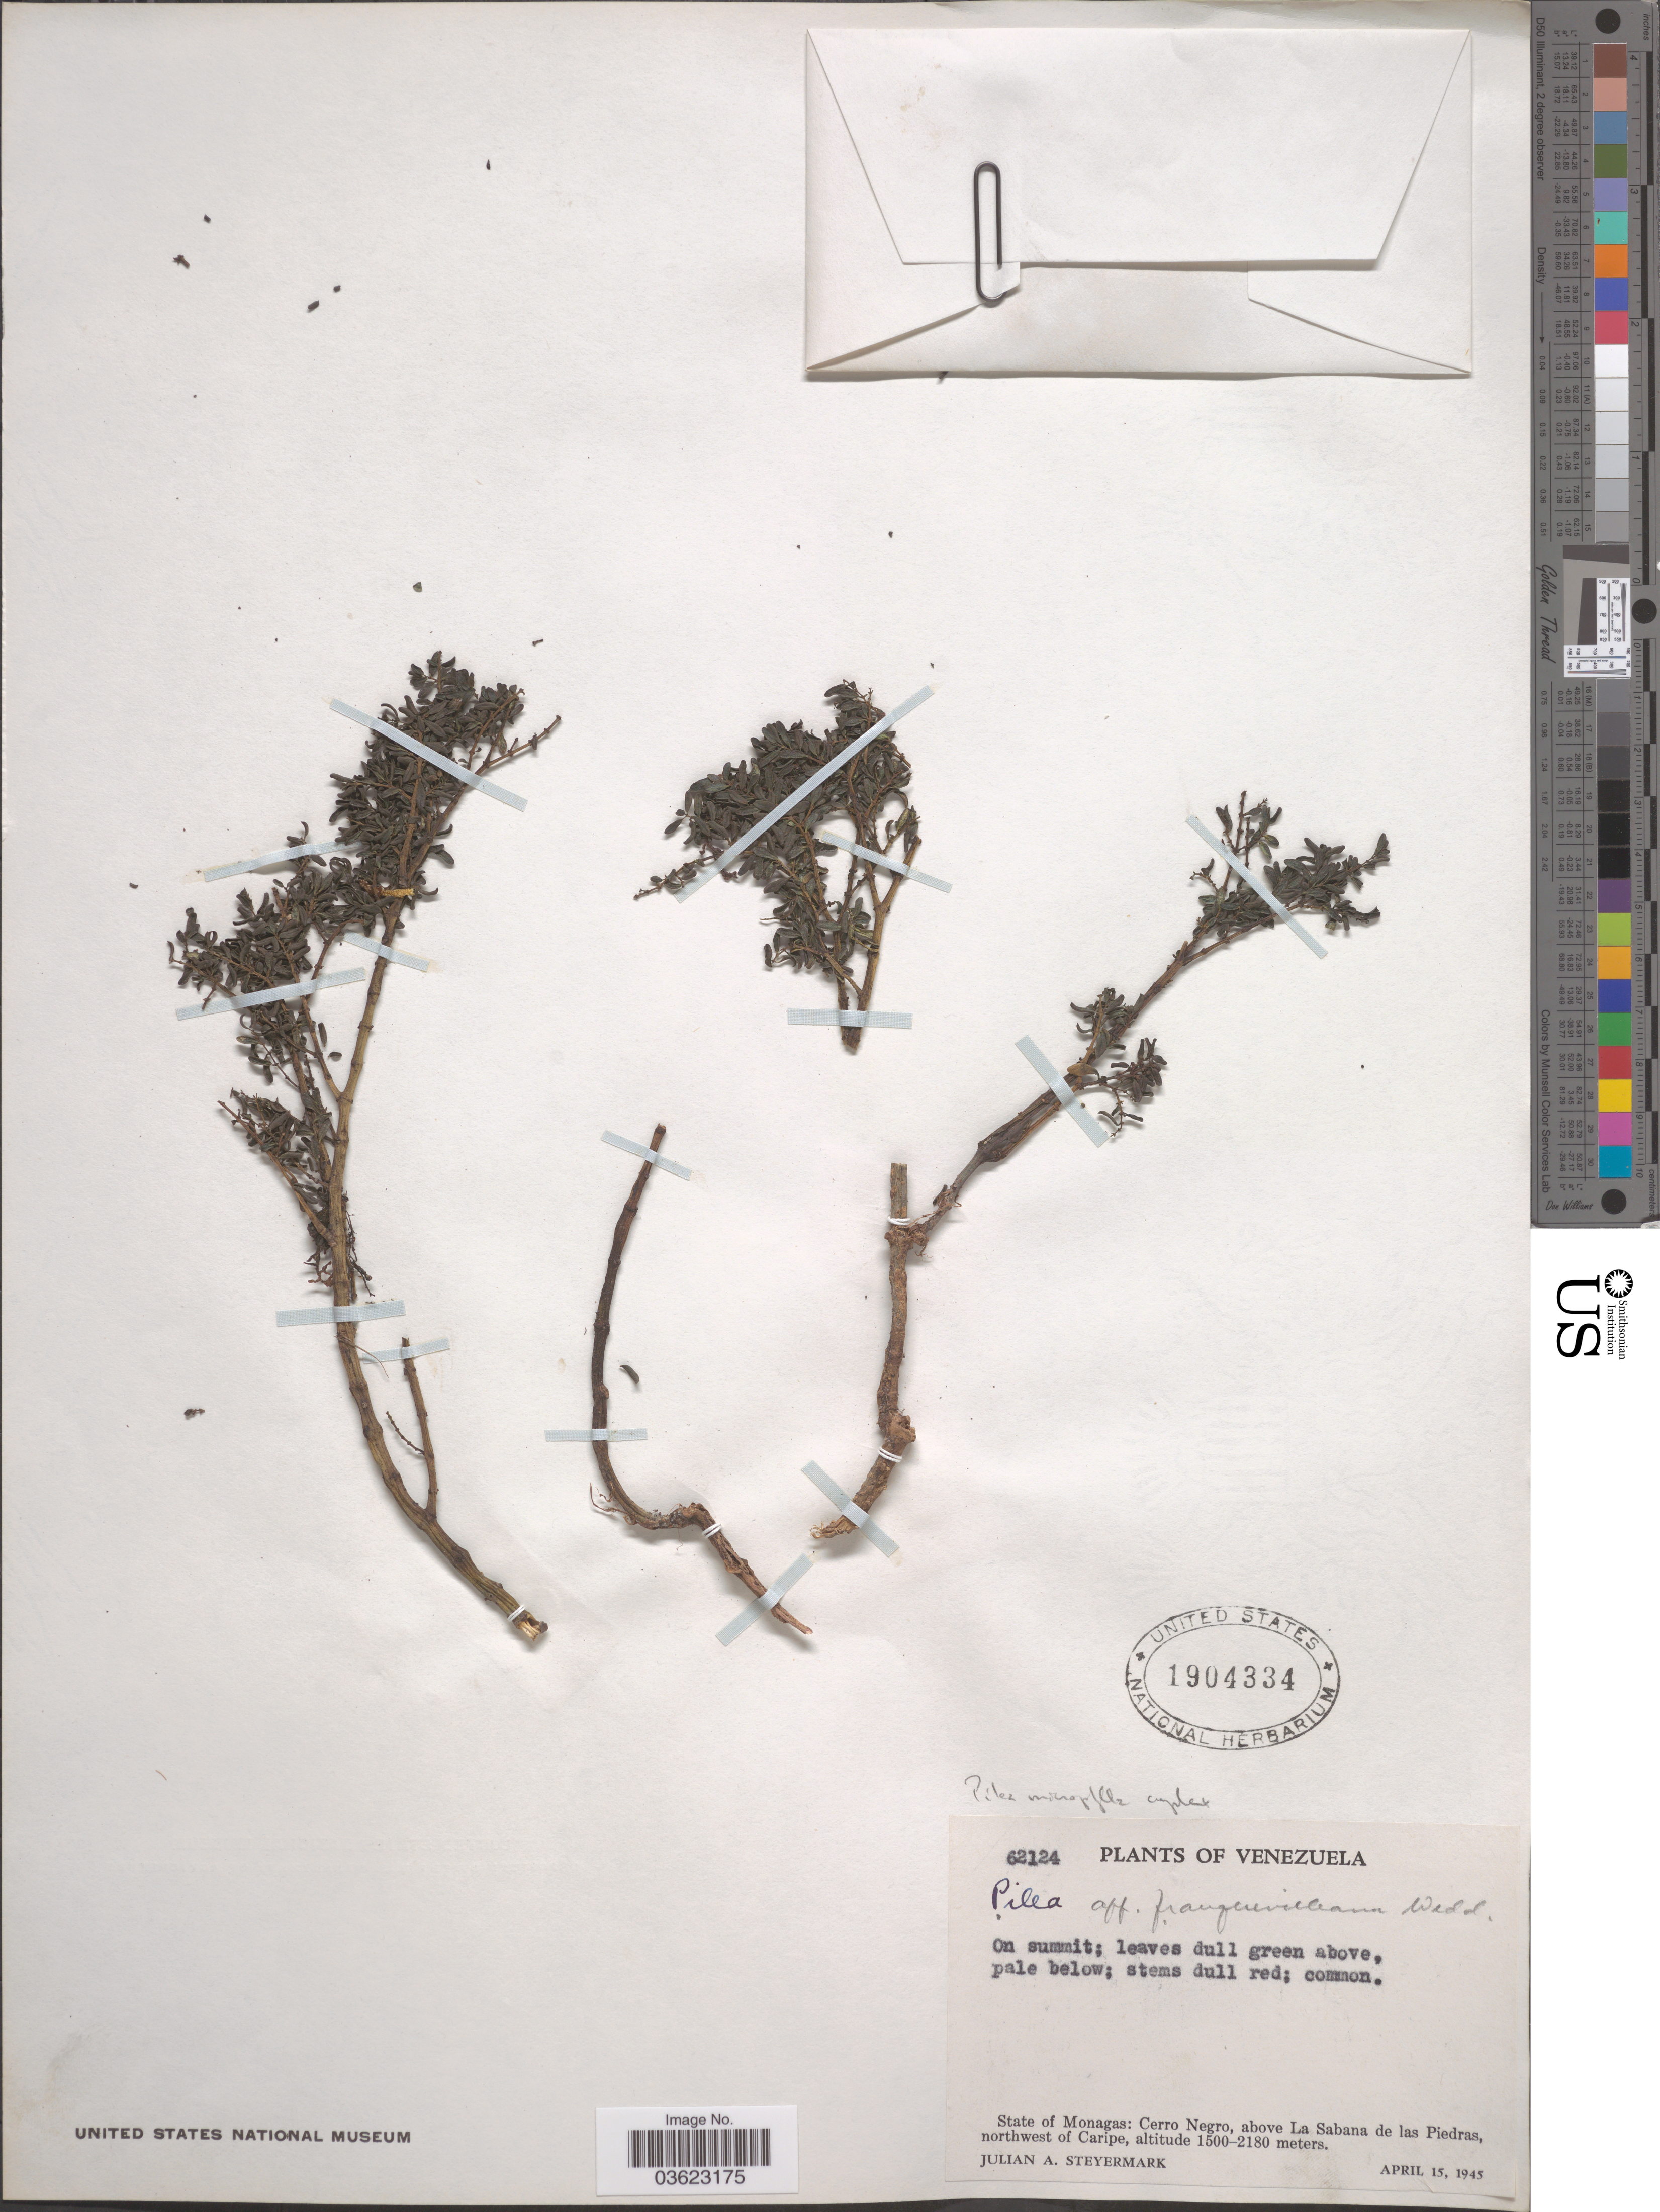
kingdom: Plantae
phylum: Tracheophyta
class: Magnoliopsida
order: Rosales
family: Urticaceae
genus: Pilea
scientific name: Pilea microphylla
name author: (L.) Liebm.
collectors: J. Steyermark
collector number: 62124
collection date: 1945-04-15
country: Venezuela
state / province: Monagas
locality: Cerro Negro, above La Sabana de las Piedras, northwest of Caripe.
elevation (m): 1500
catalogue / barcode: US 1904334